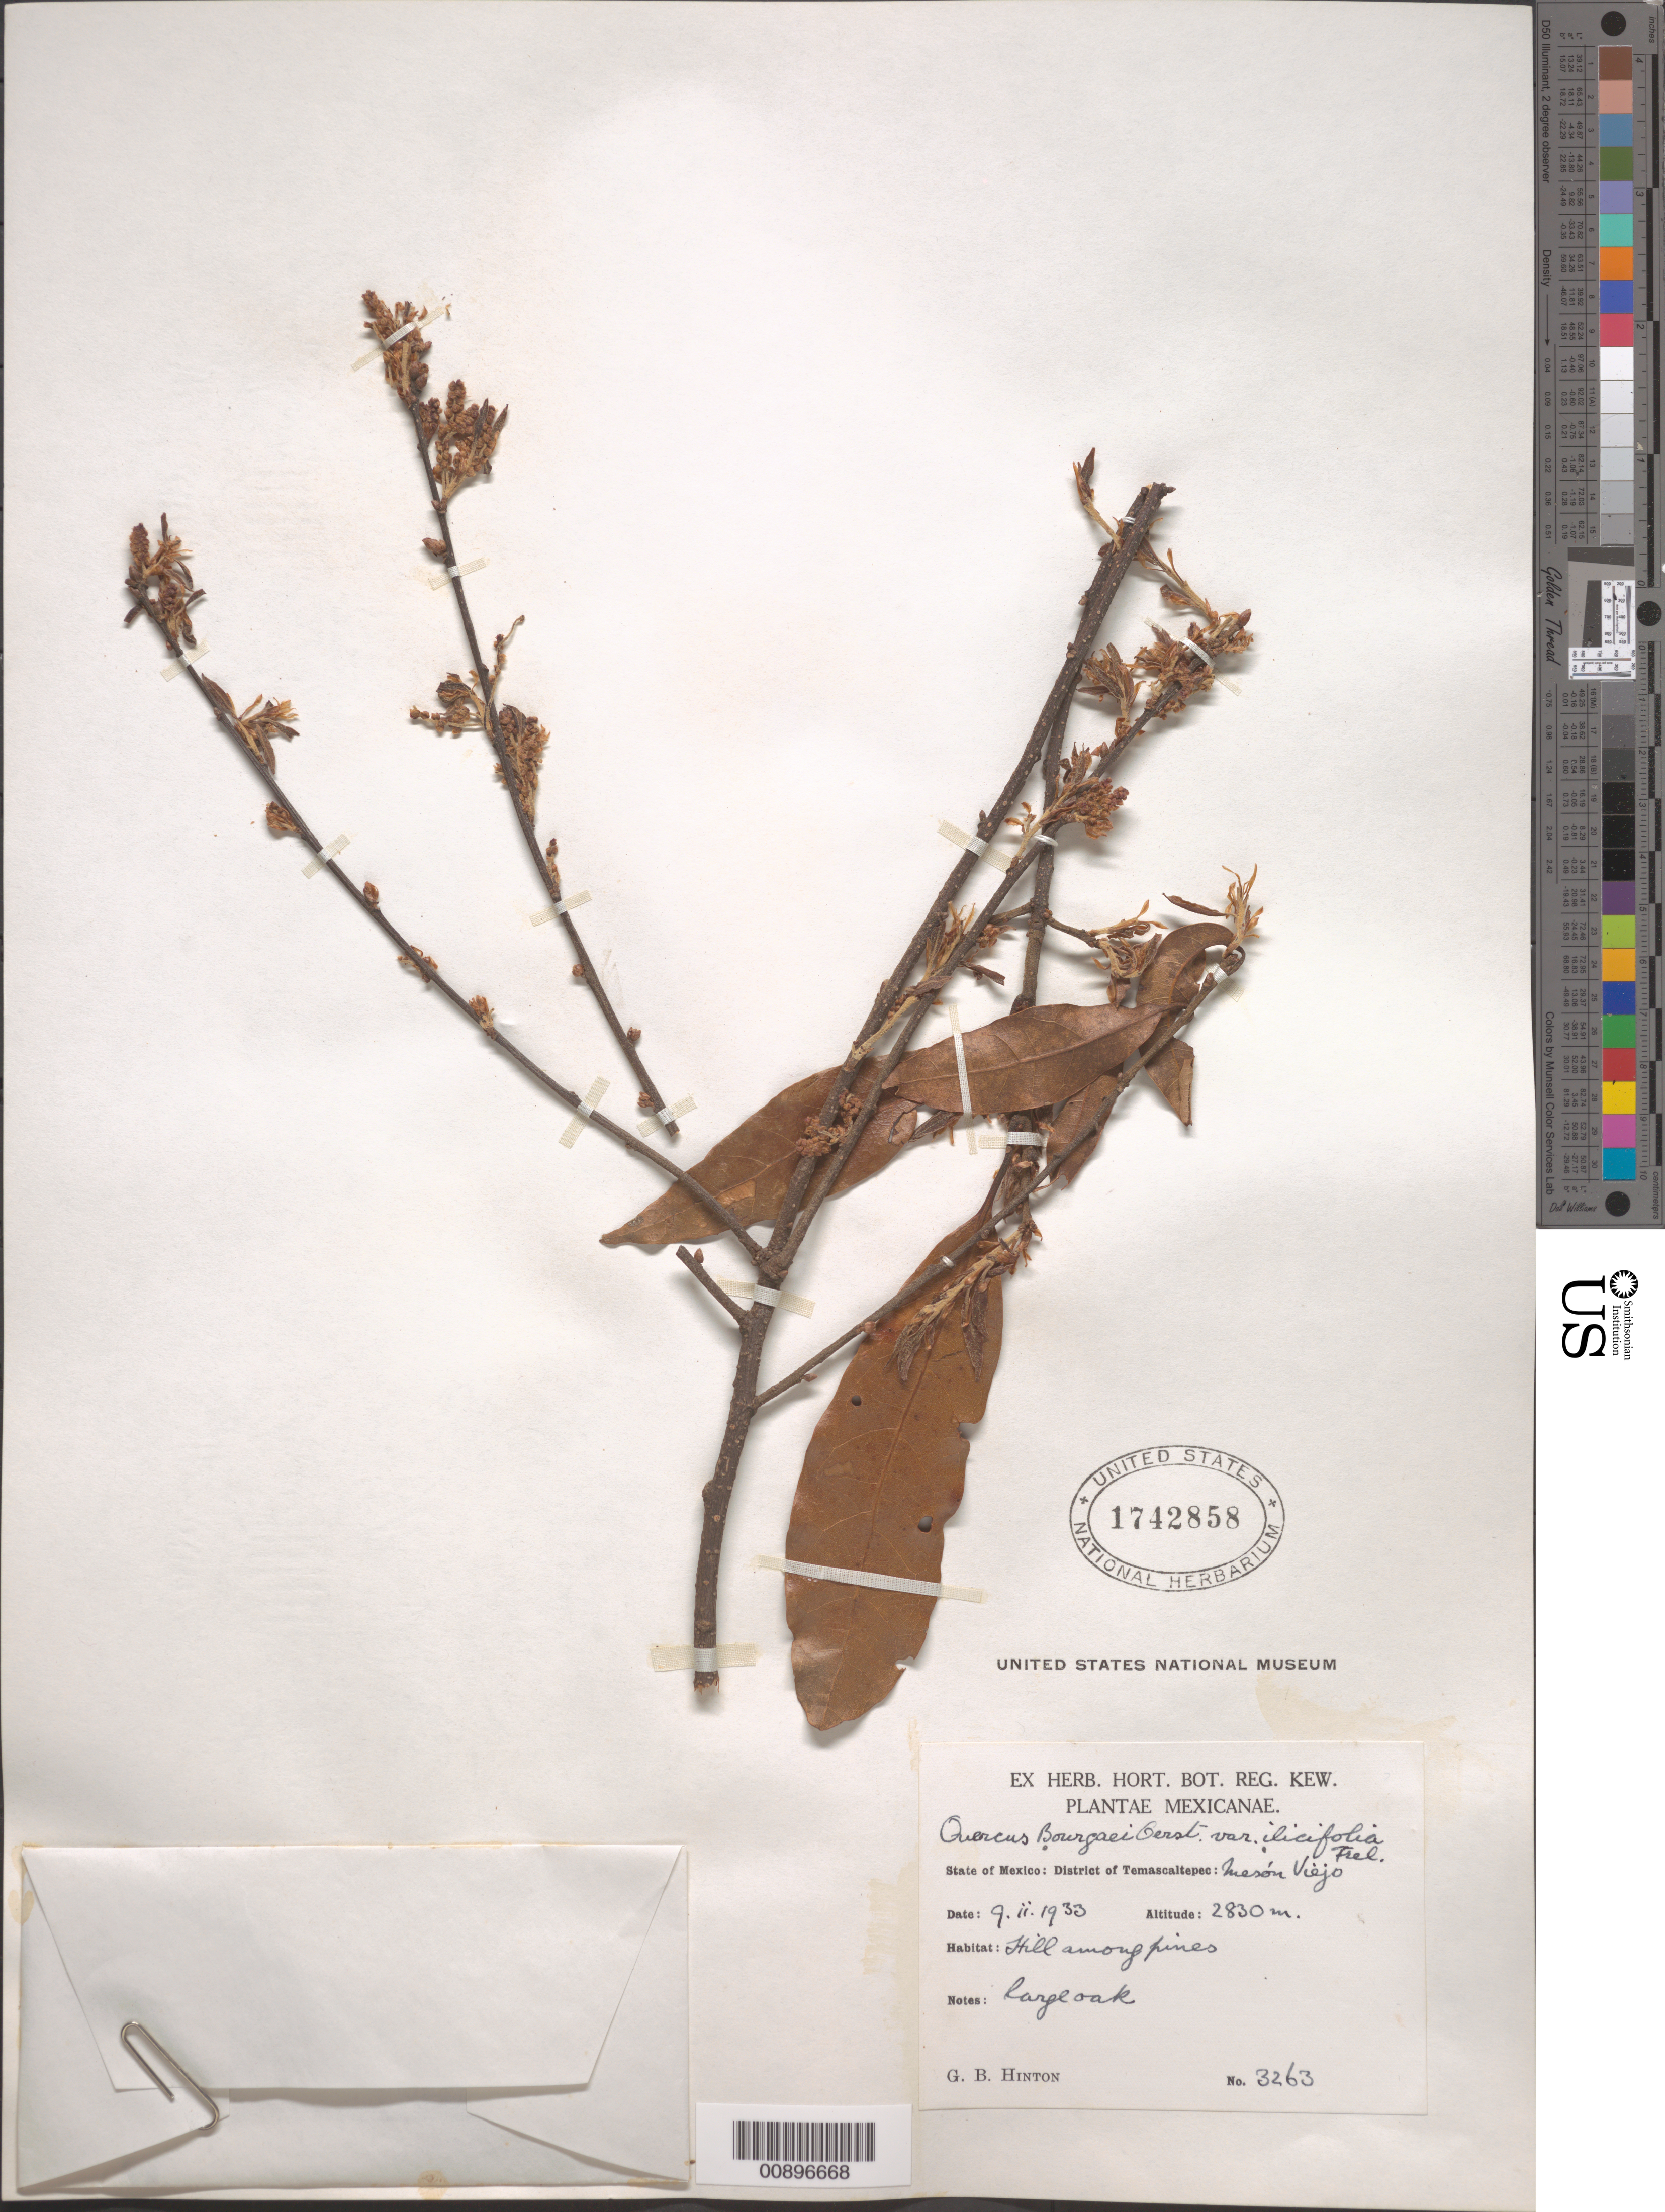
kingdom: Plantae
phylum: Tracheophyta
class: Magnoliopsida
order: Fagales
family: Fagaceae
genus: Quercus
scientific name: Quercus bourgaei var. ilicifolia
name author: Trel.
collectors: G. B. Hinton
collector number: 3263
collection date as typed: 09 Feb 1933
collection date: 1933-02-09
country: Mexico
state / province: México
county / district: Temascaltepec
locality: State of México: District of Temascaltepec: Mesón Viejo.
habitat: Hill among pines.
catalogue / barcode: US 1742858